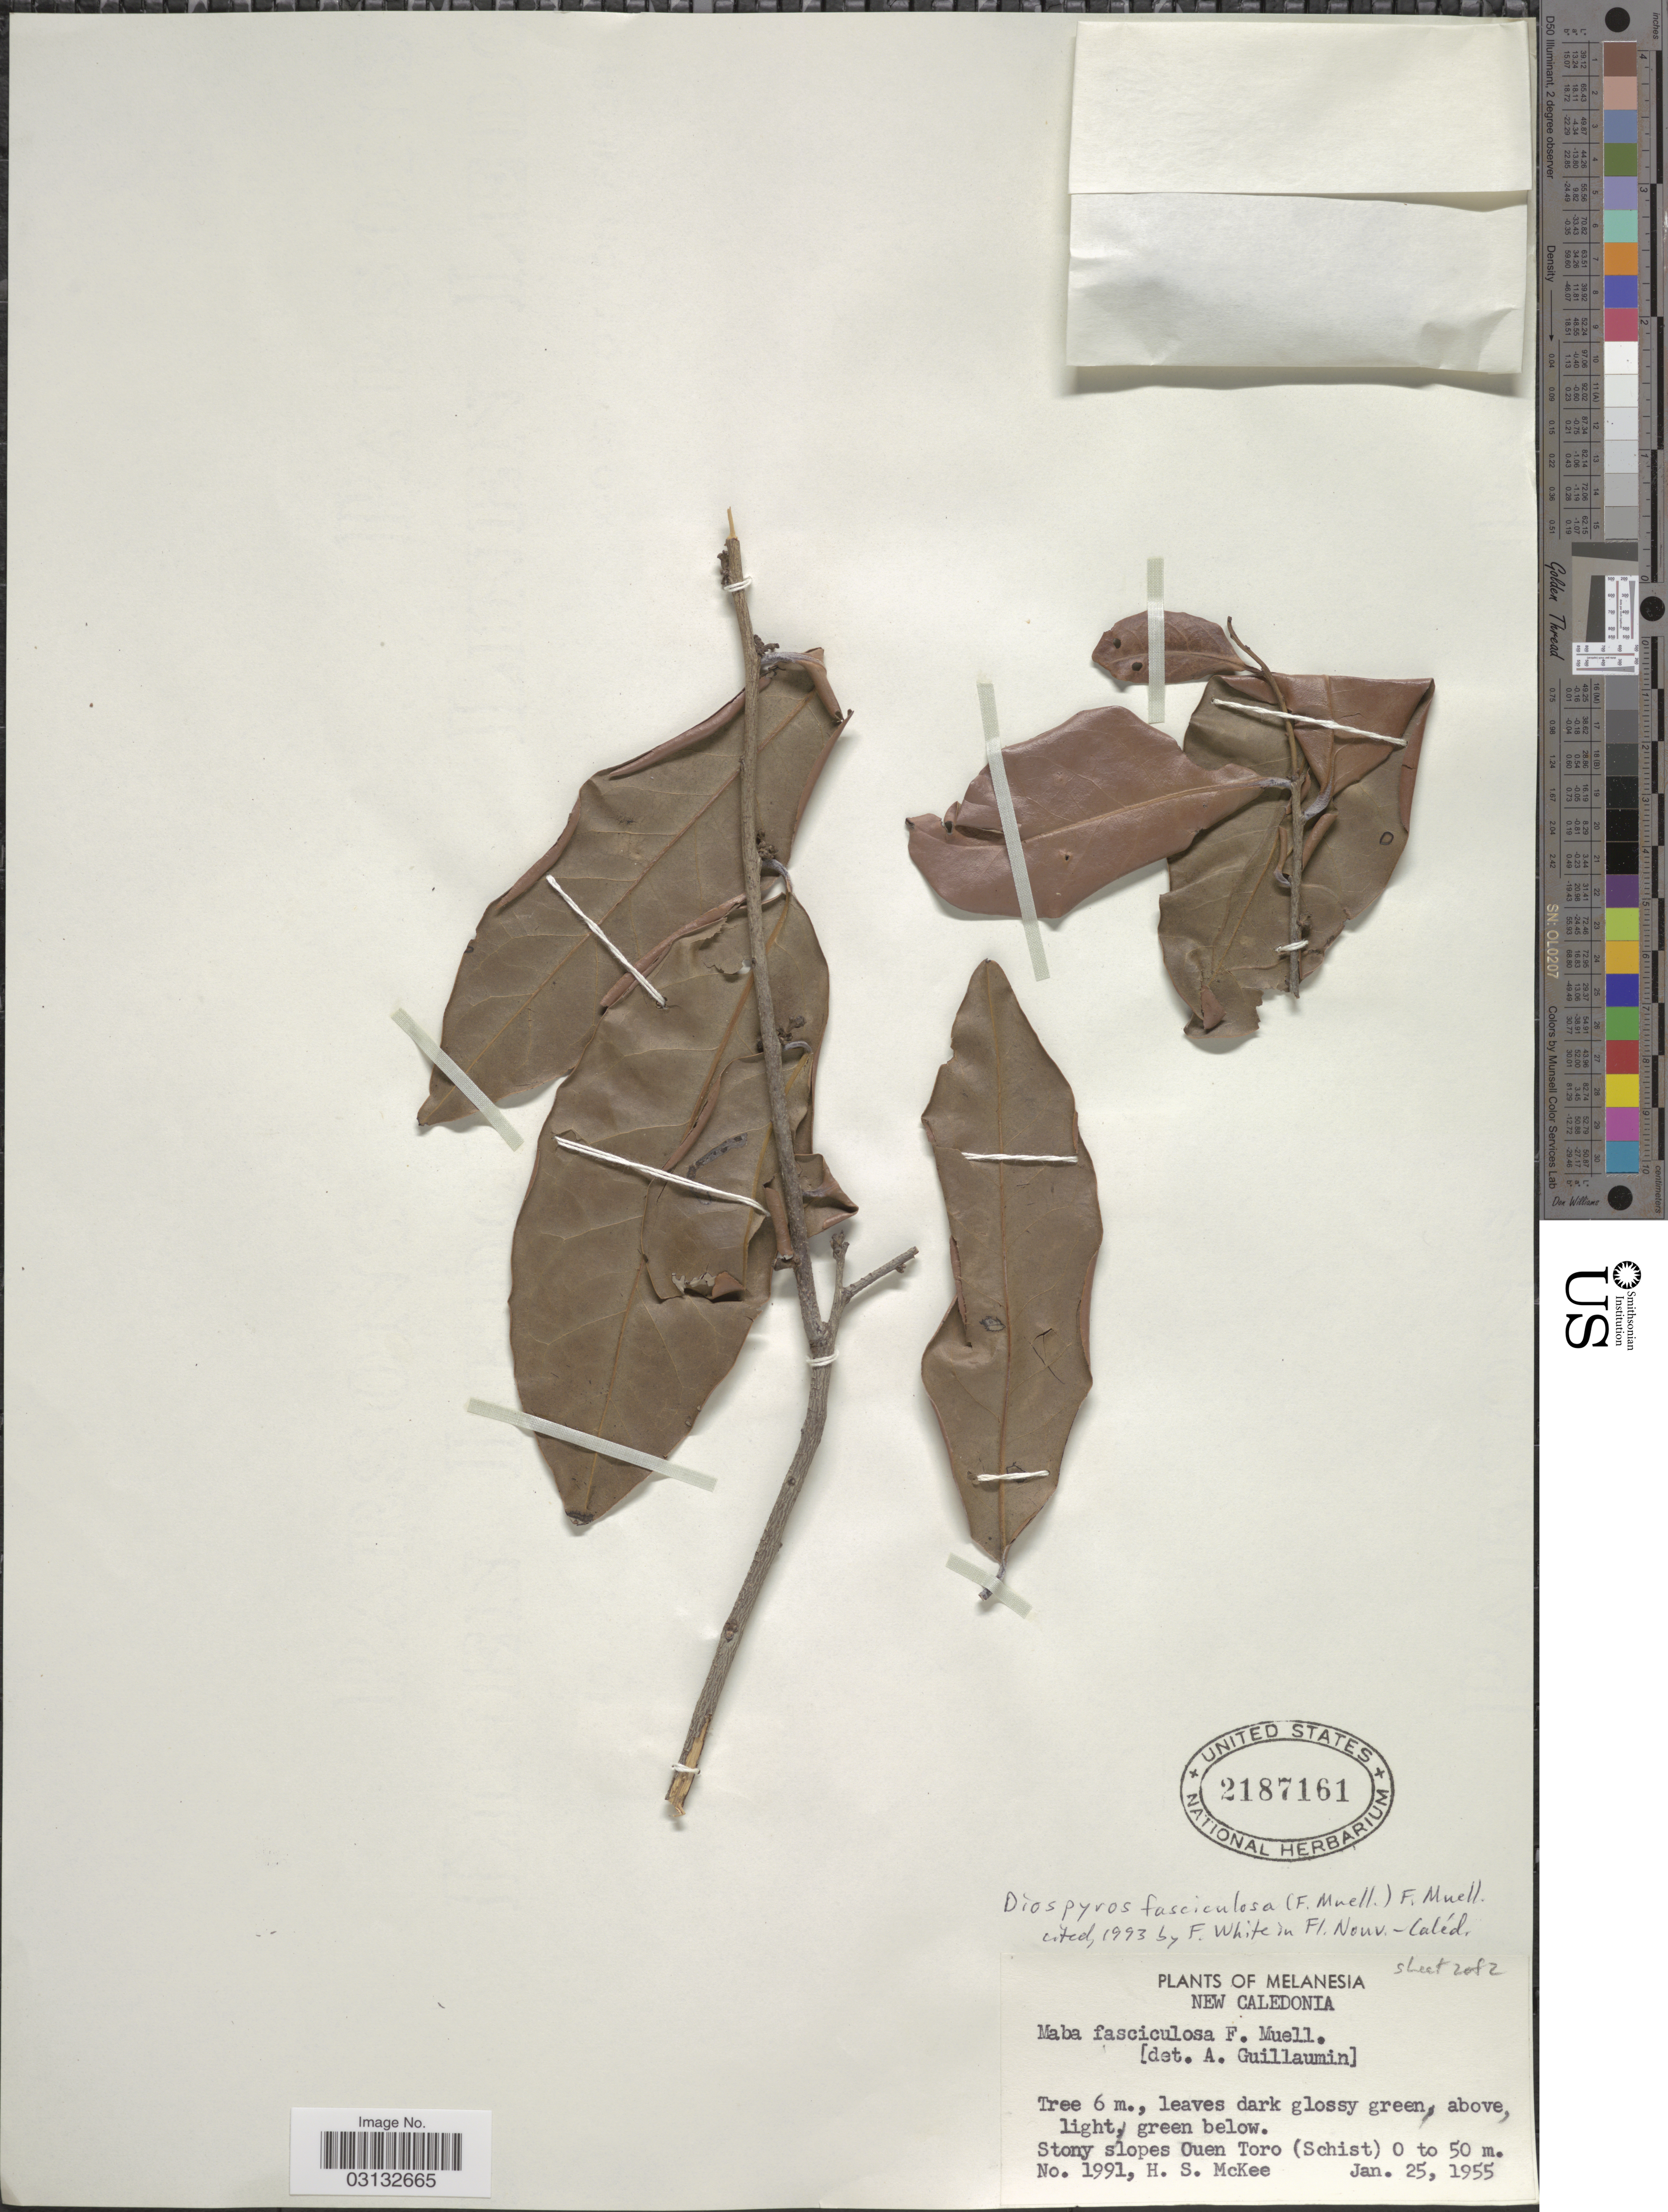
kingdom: Plantae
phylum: Tracheophyta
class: Magnoliopsida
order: Ericales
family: Ebenaceae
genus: Diospyros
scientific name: Diospyros fasciculosa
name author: (F. Muell.) F. Muell.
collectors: H. S. McKee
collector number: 1991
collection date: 1955-01-25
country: New Caledonia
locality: Stony slopes, Ouen Toro (Schist).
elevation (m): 0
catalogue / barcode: US 2187161